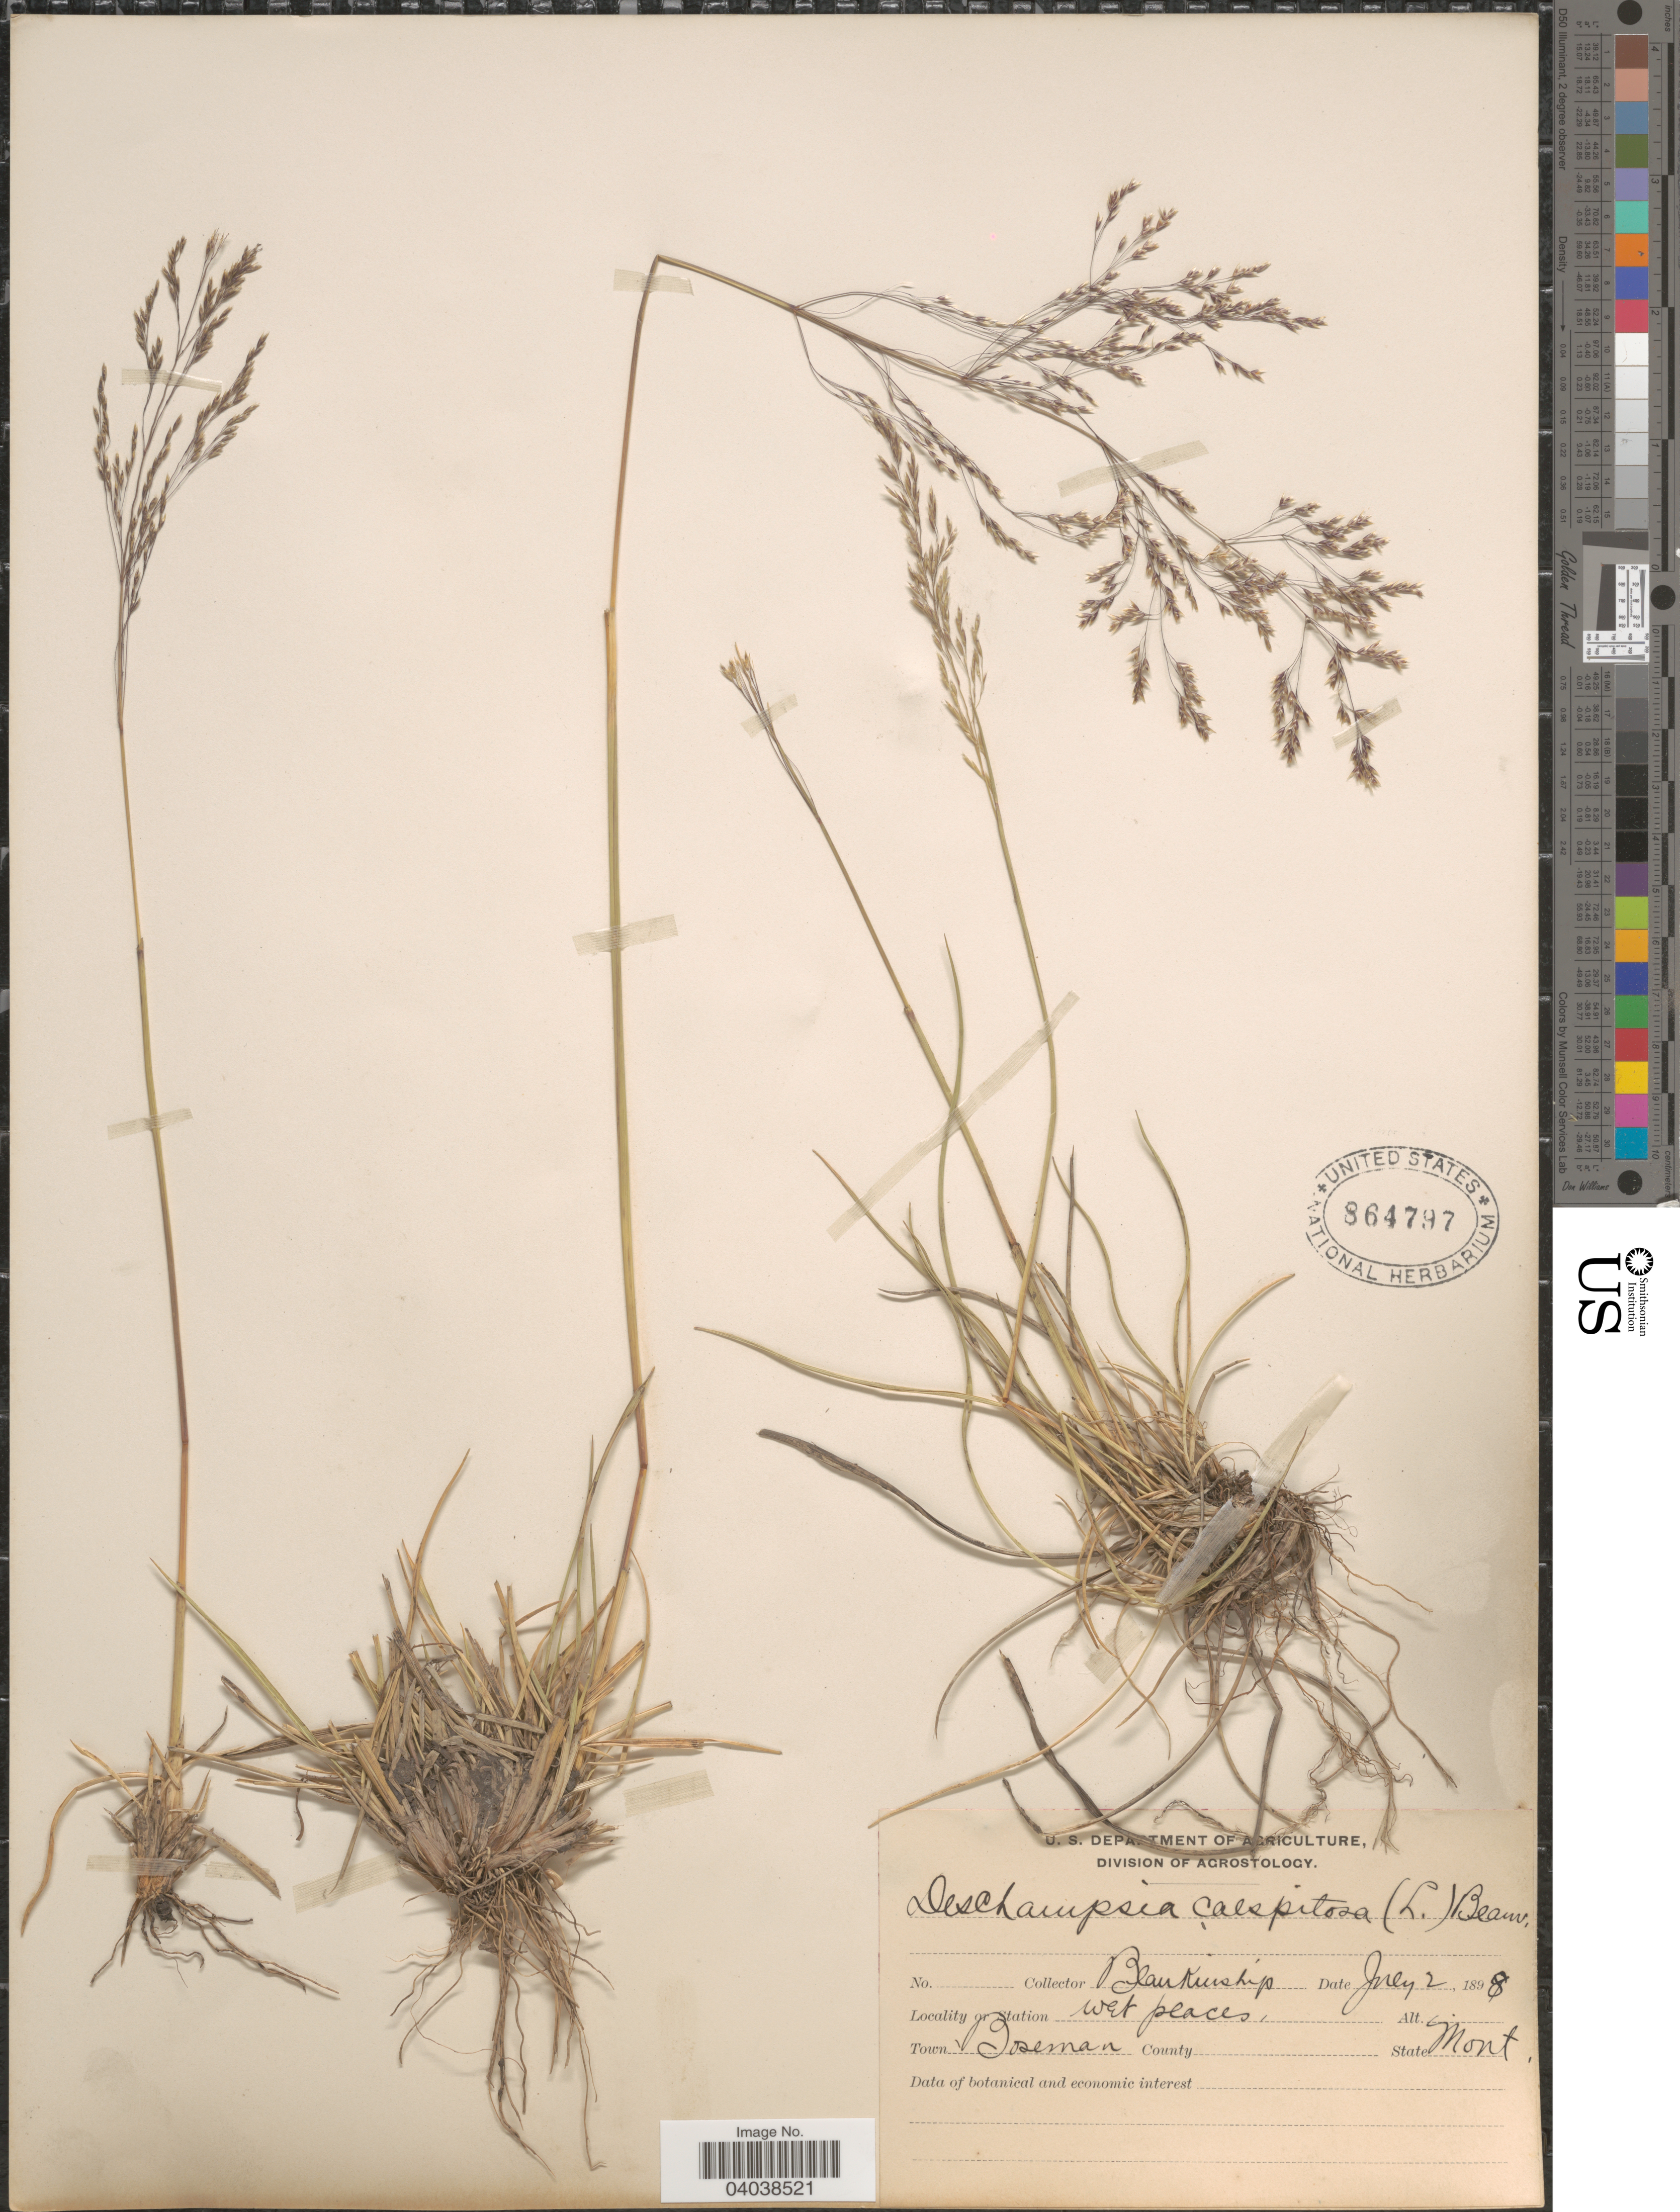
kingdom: Plantae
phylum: Tracheophyta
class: Liliopsida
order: Poales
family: Poaceae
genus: Deschampsia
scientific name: Deschampsia cespitosa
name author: (L.) P. Beauv.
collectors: Blankinship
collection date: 1898-07-02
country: United States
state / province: Montana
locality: Station wet places. Town Bozeman.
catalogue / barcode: US 864797